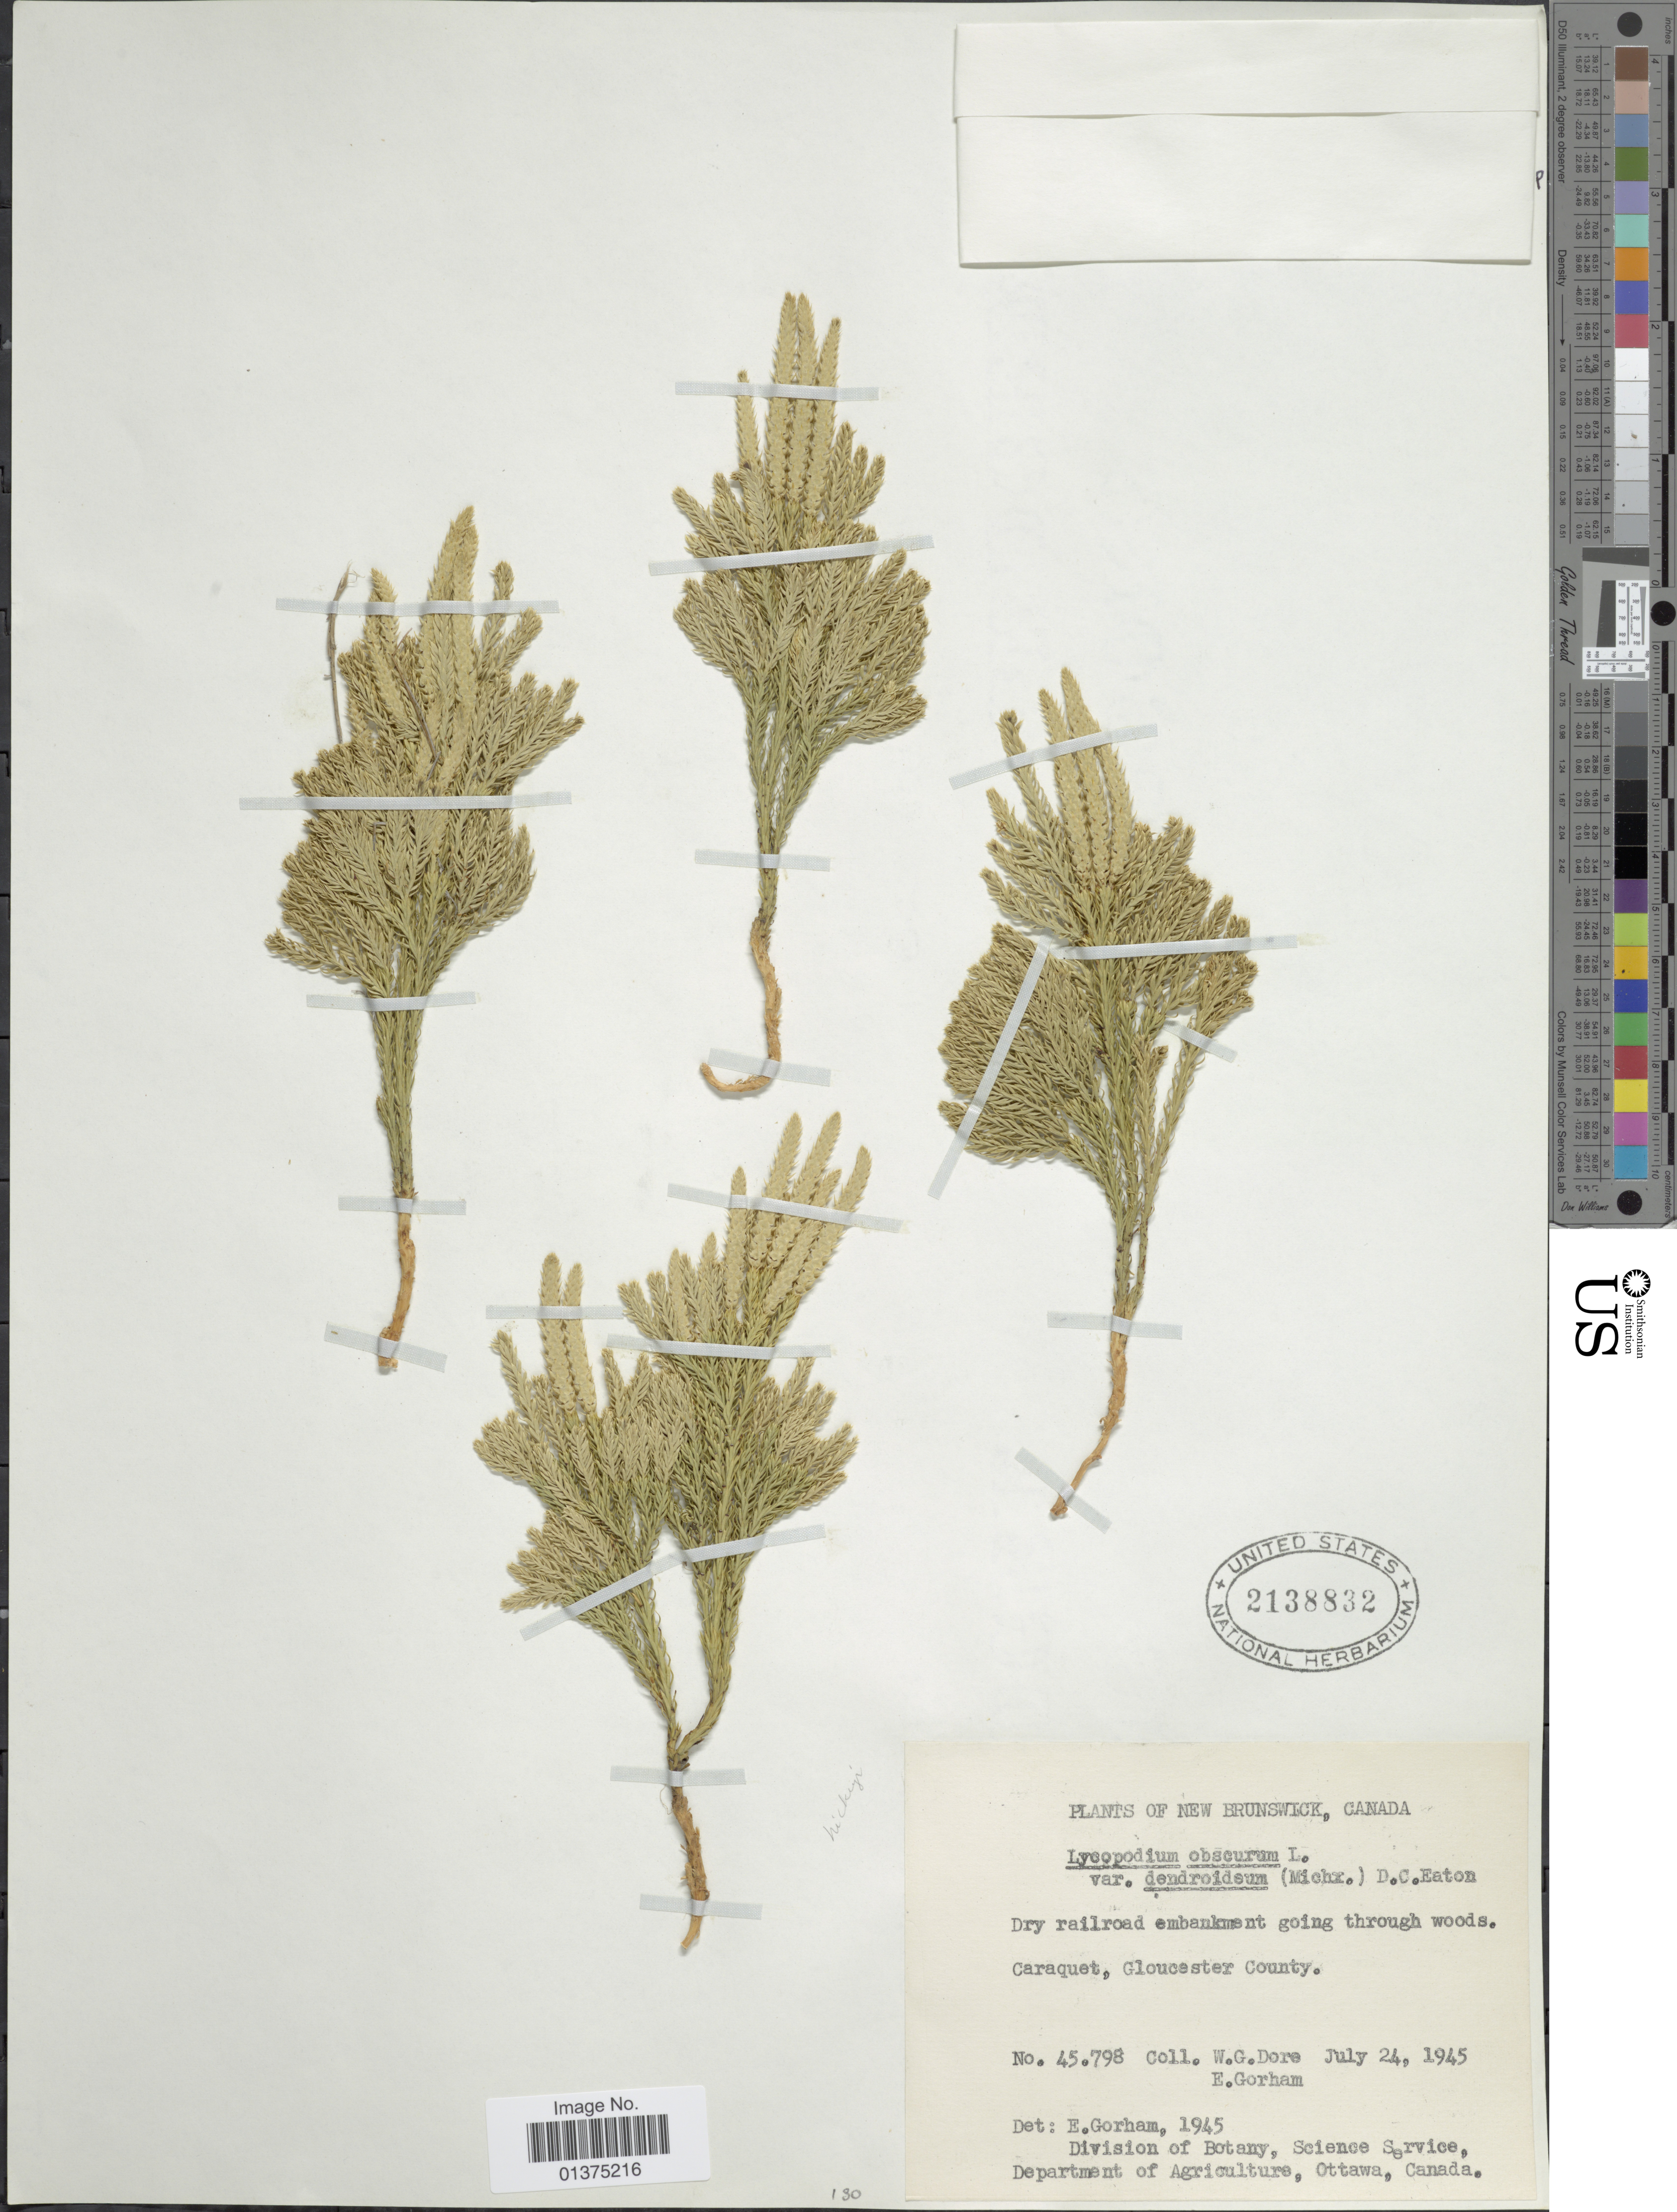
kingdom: Plantae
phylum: Tracheophyta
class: Lycopodiopsida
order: Lycopodiales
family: Lycopodiaceae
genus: Dendrolycopodium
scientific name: Dendrolycopodium dendroideum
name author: (Michx.) A. Haines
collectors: W. Dore & E. Gorham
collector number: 45798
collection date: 1945-07-24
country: Canada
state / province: New Brunswick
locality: Caraquet, Gloucester County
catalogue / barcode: US 2138832